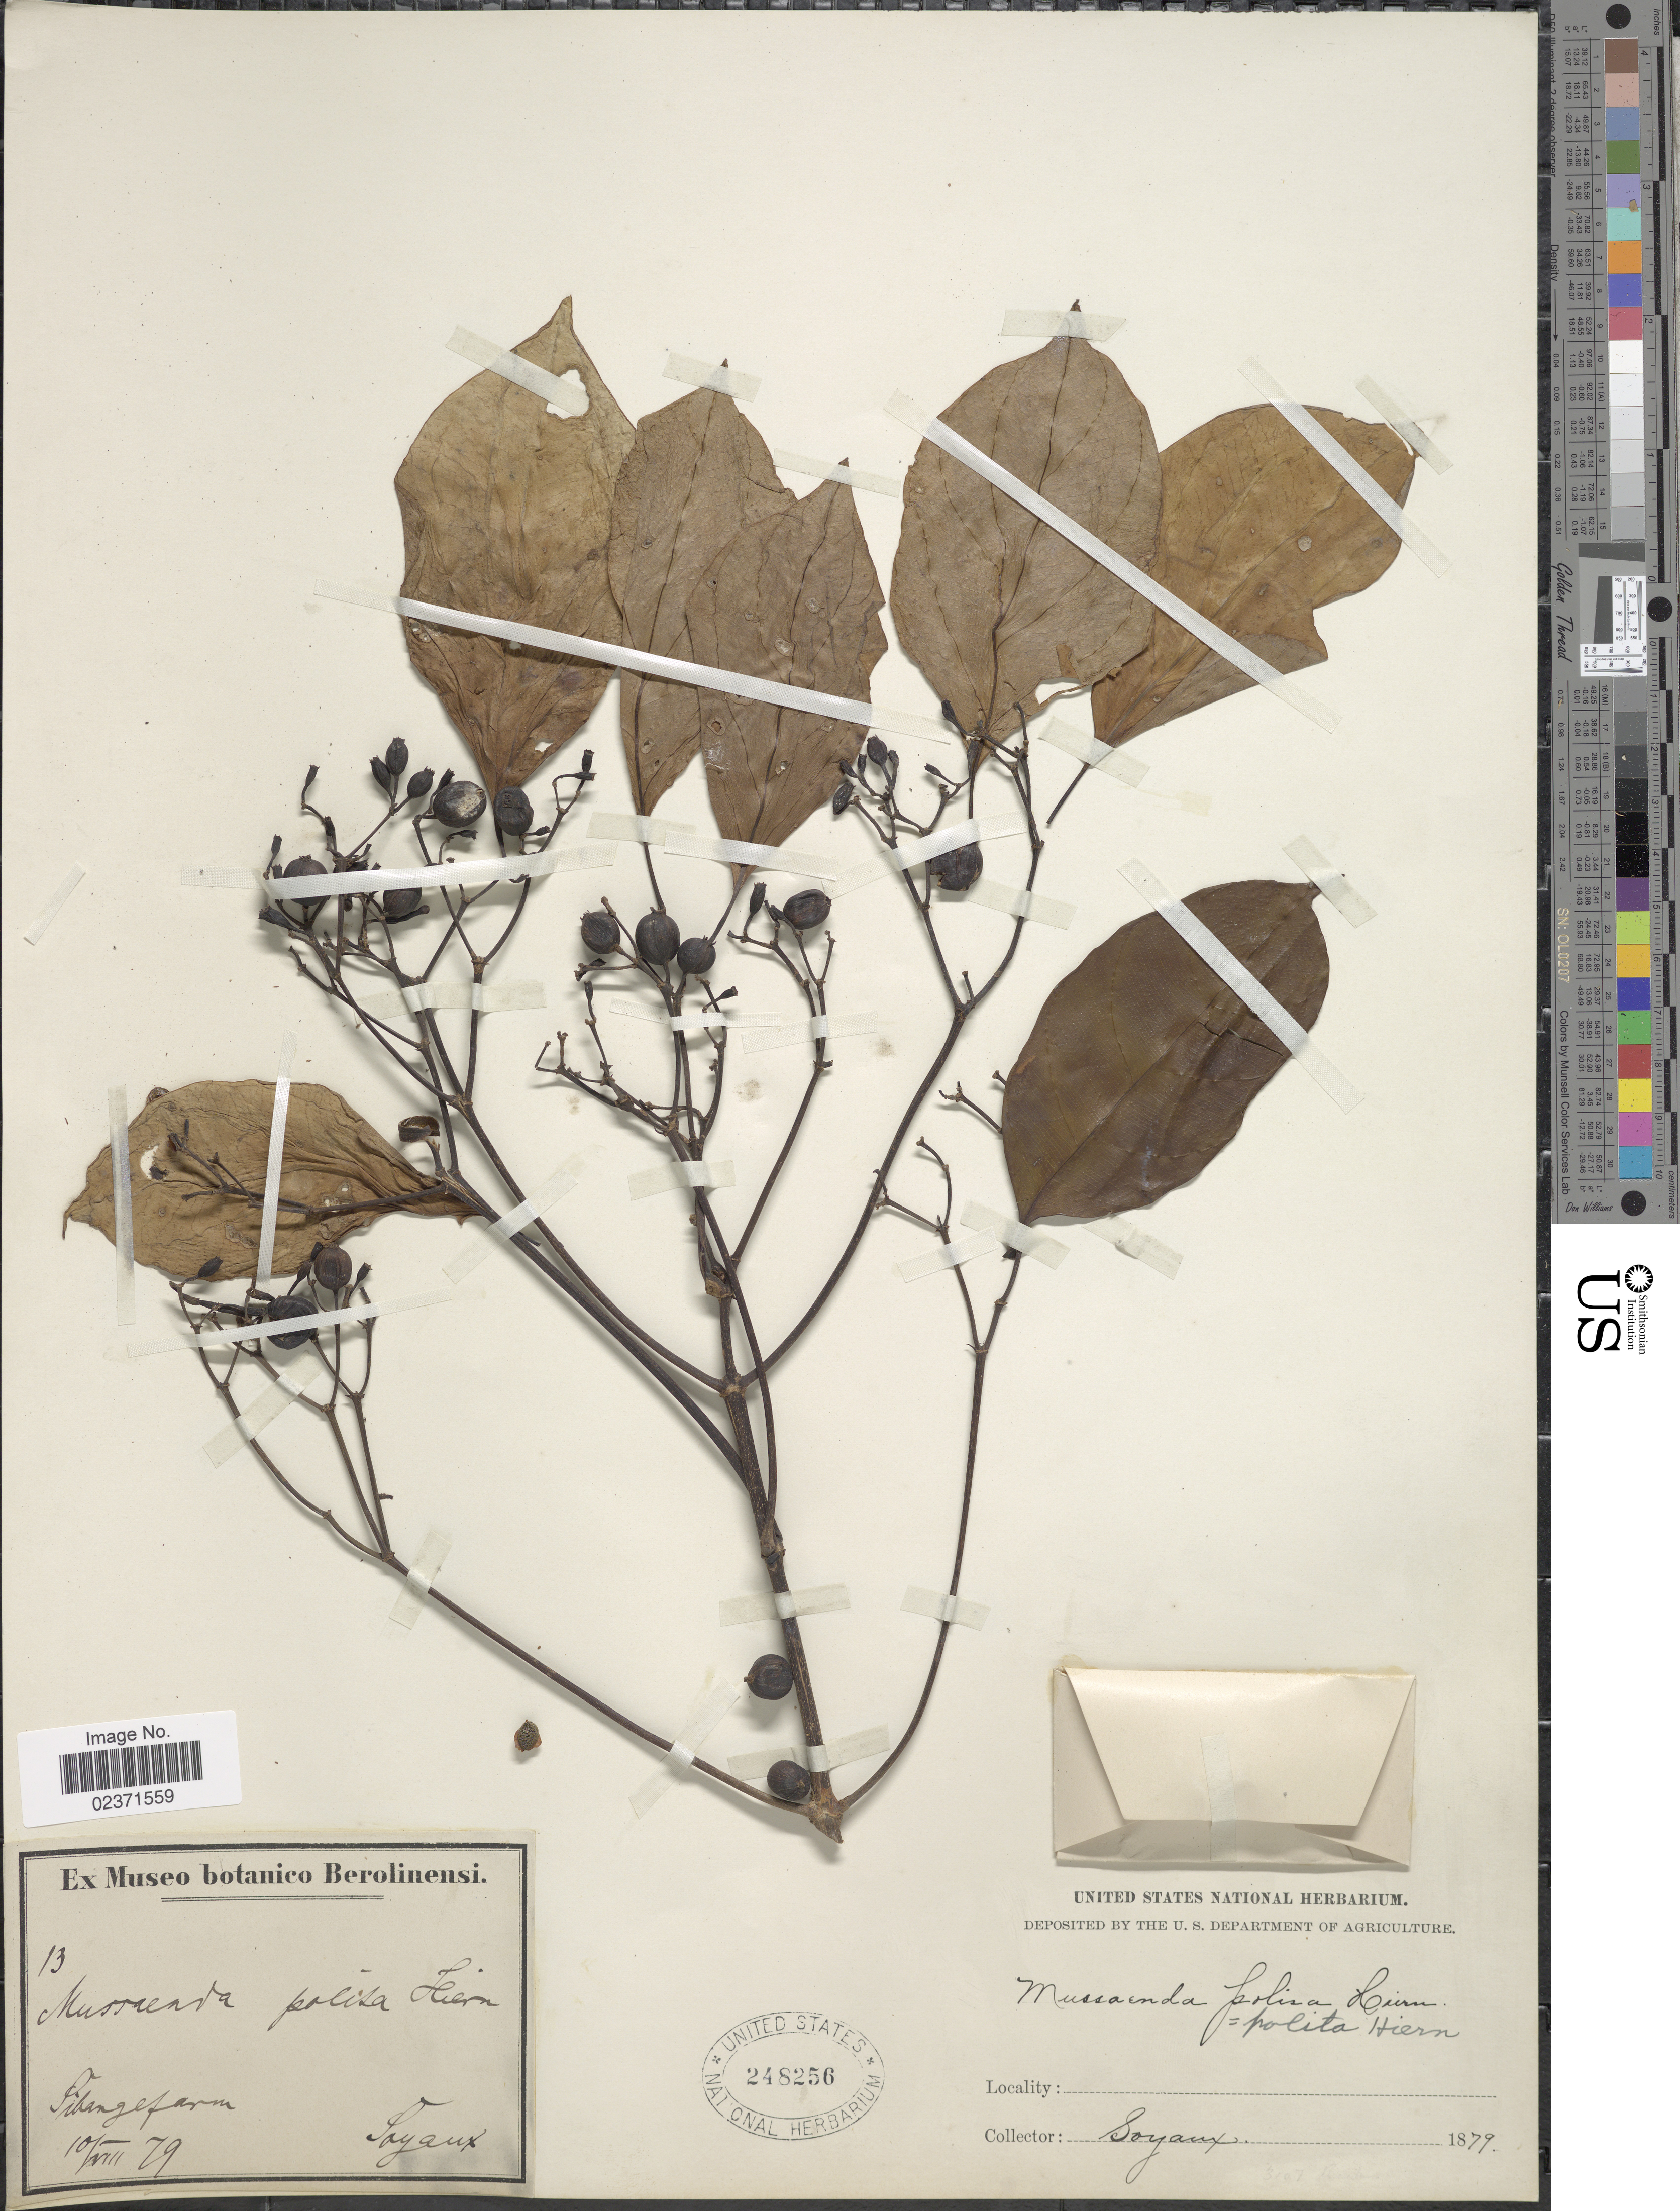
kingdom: Plantae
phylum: Tracheophyta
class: Magnoliopsida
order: Gentianales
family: Rubiaceae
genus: Mussaenda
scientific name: Mussaenda polita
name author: Hiern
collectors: -. Soyaux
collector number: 13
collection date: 1879-08-10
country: Gabon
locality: Sibangefarm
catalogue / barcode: US 248256